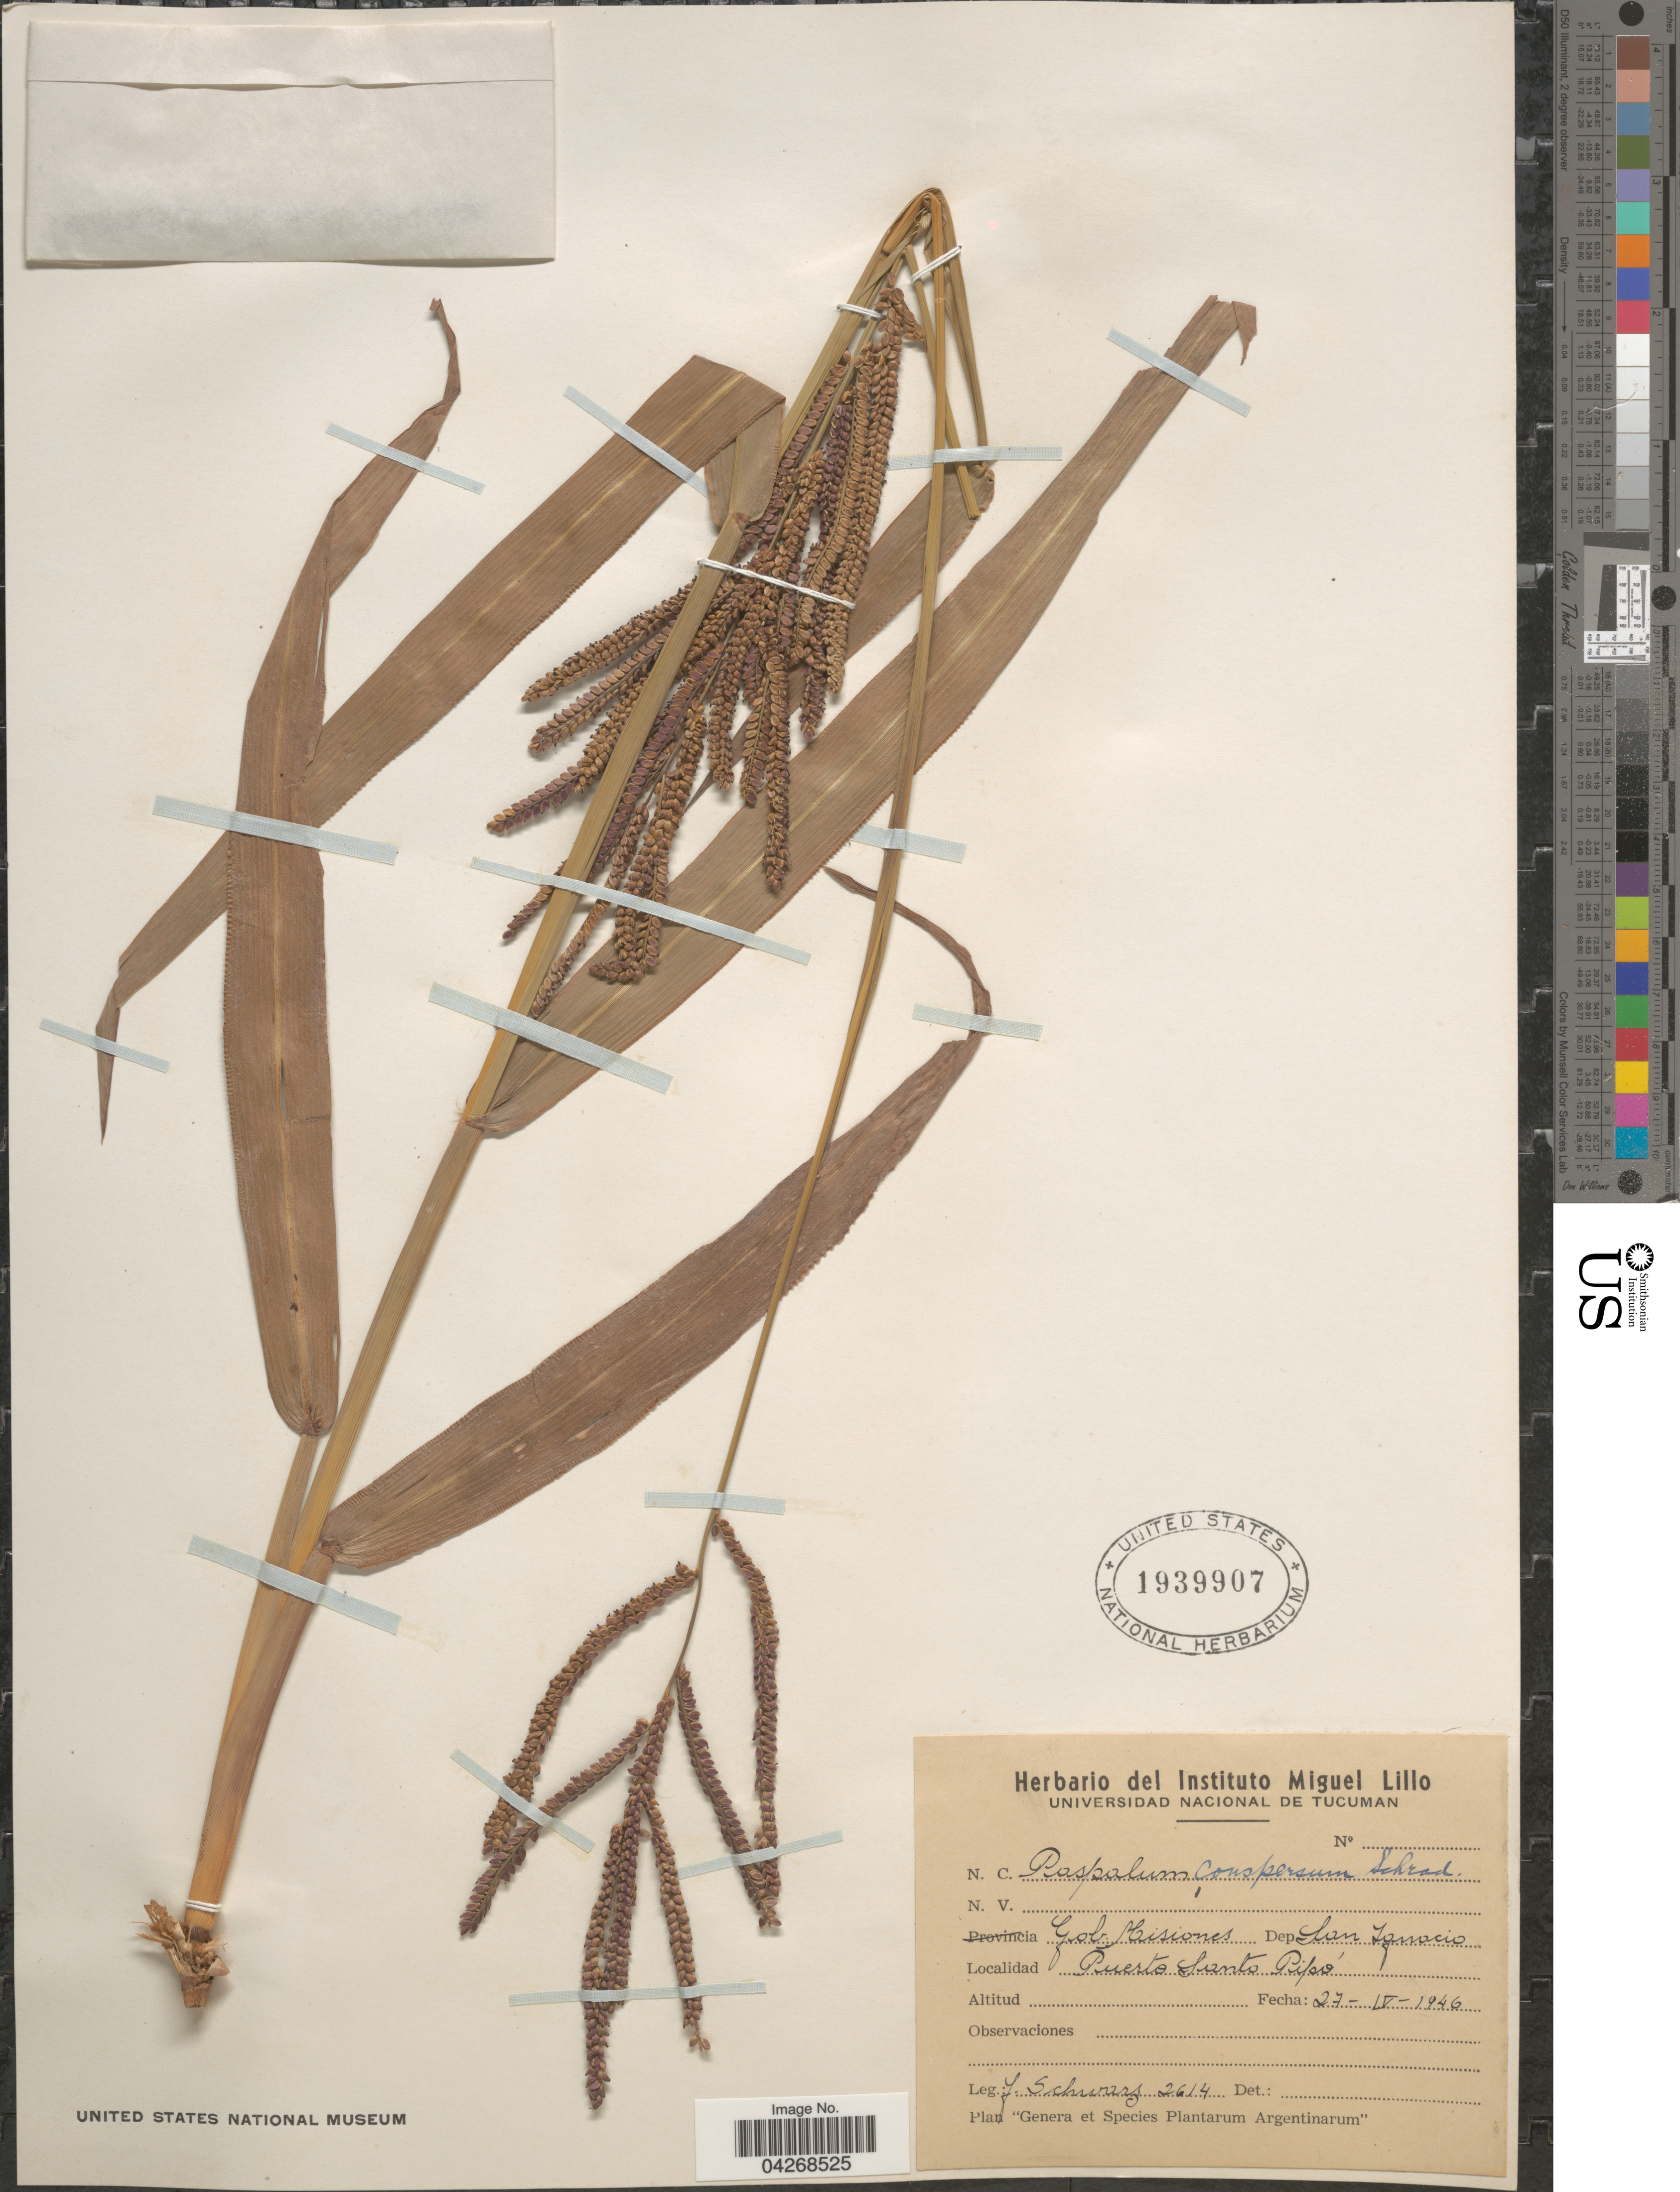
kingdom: Plantae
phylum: Tracheophyta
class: Liliopsida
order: Poales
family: Poaceae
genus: Paspalum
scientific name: Paspalum conspersum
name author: Schrad.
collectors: G. J. Schwarz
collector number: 2614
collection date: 1946-04-27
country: Argentina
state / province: Misiones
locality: Gob. Misiones. Dep. San Ignacio. Puerto Santo Pipó.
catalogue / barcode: US 1939907